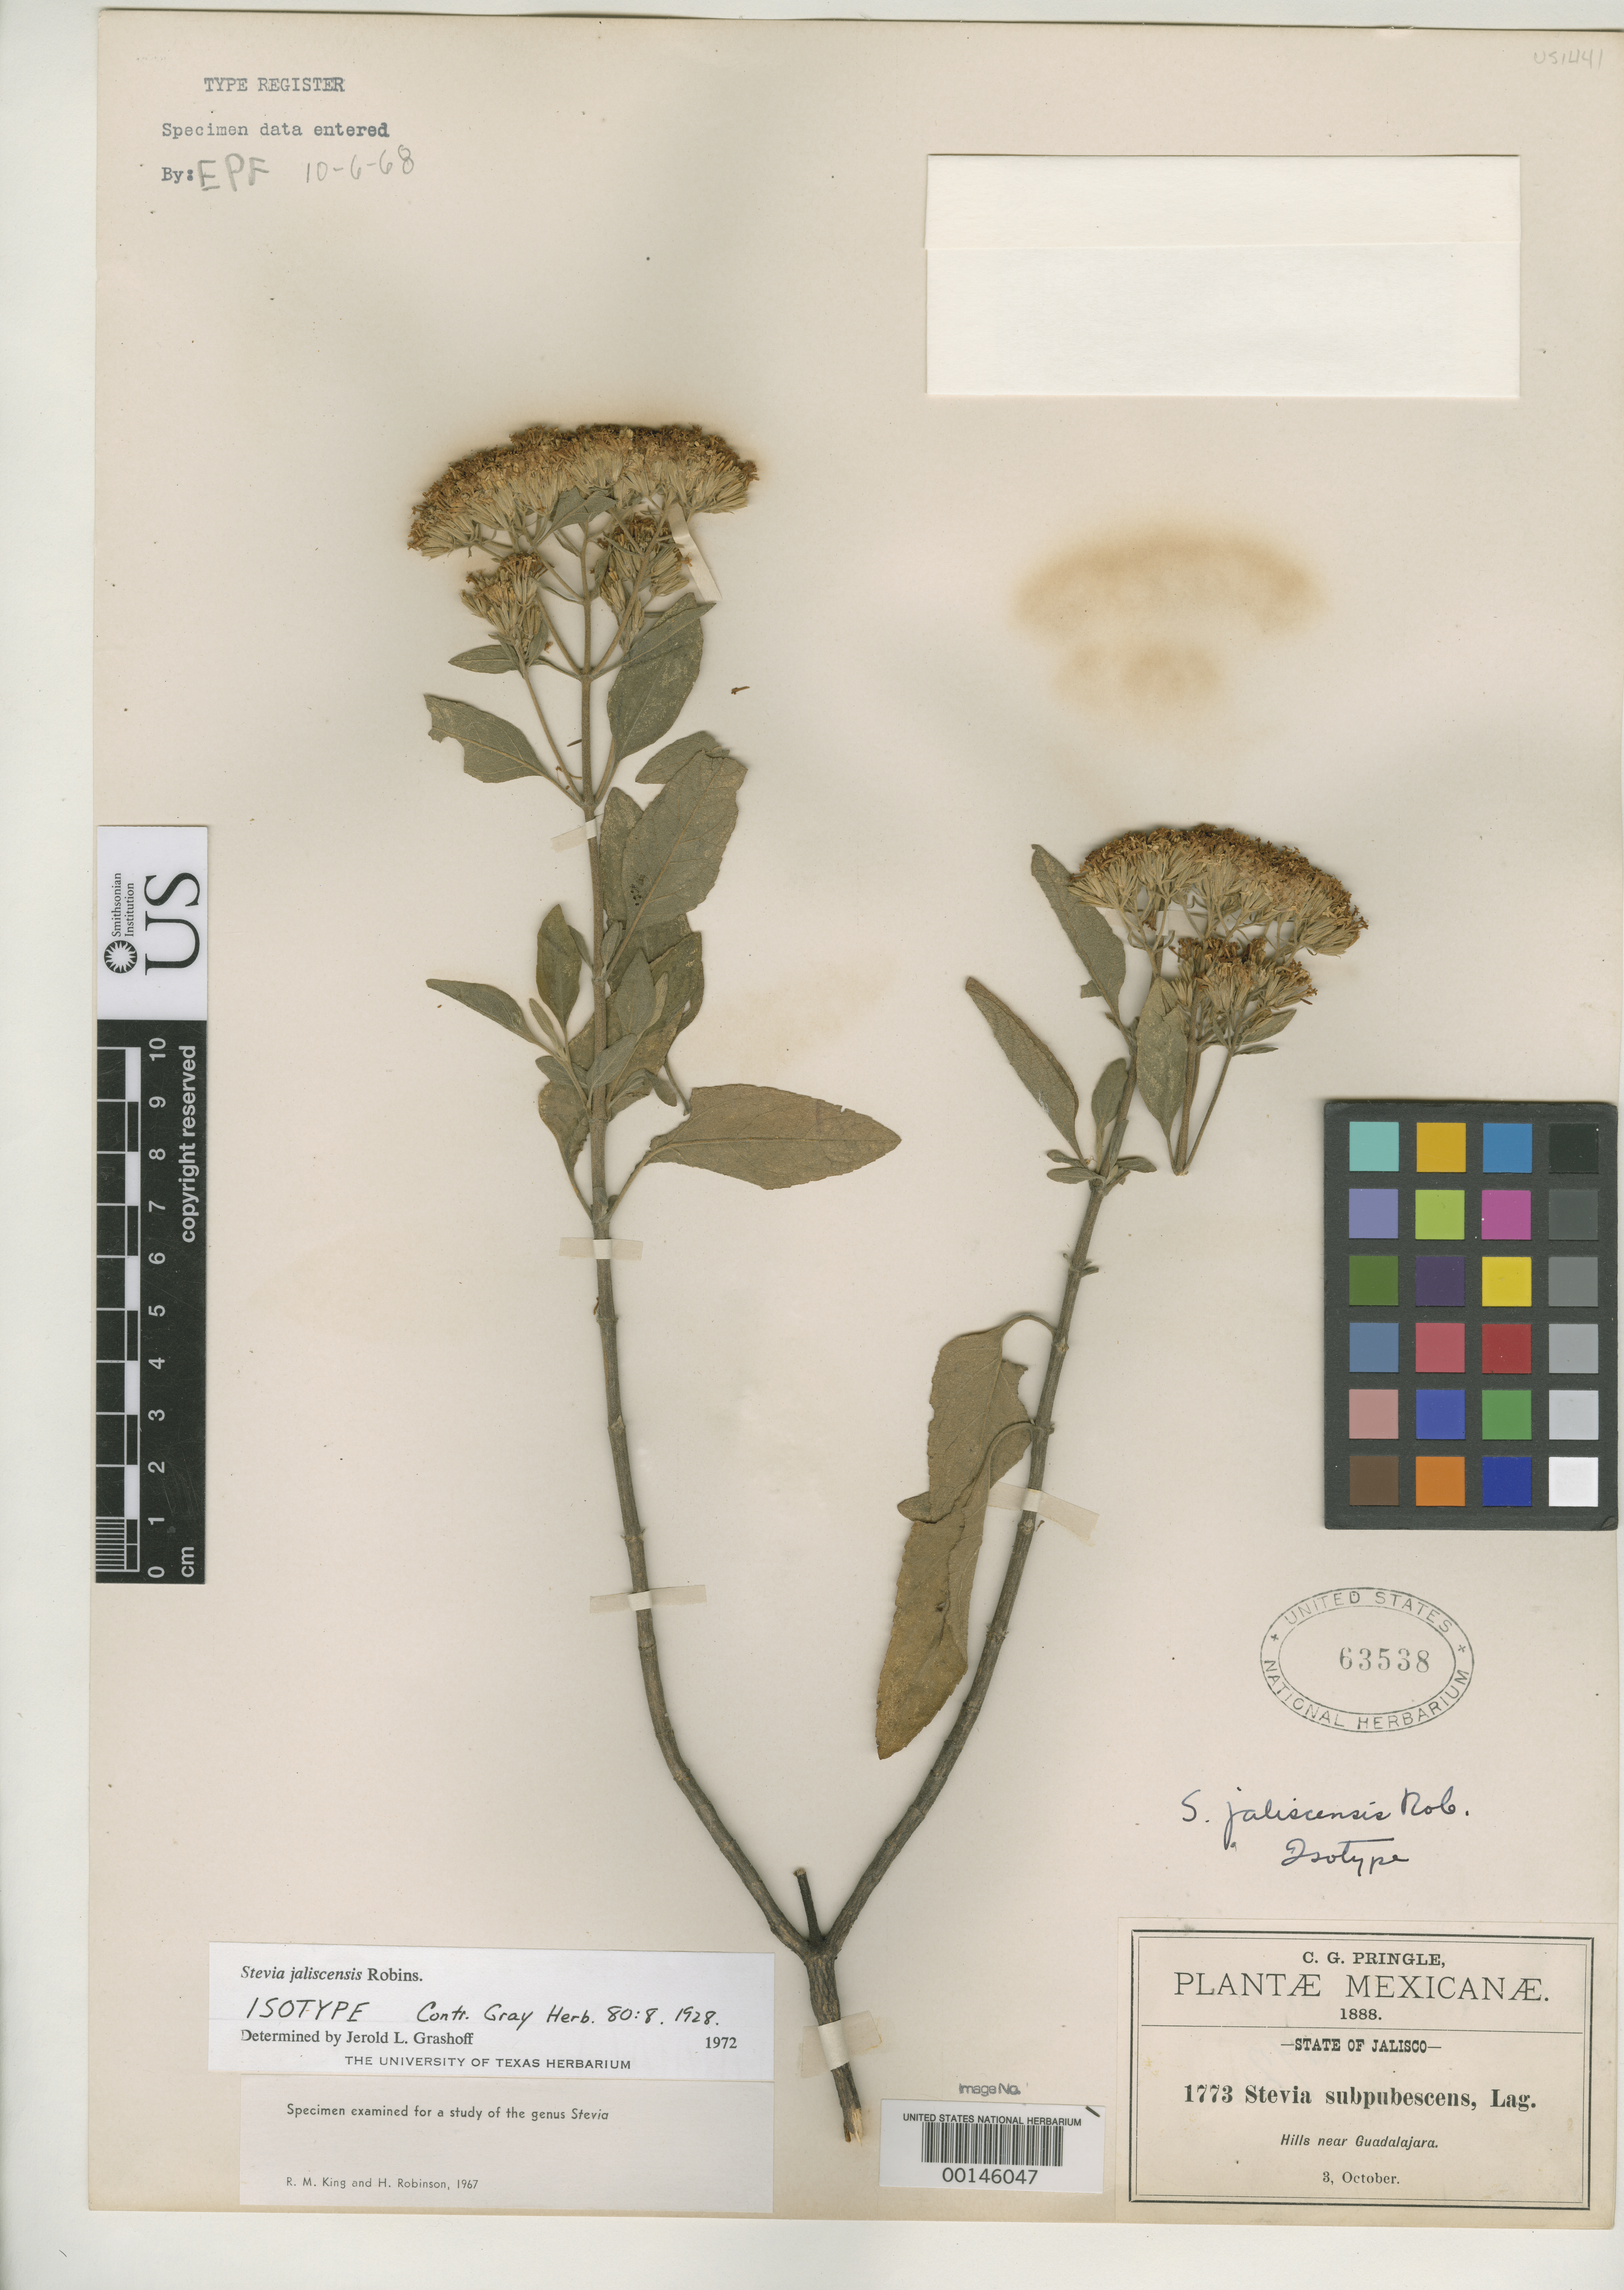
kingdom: Plantae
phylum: Tracheophyta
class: Magnoliopsida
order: Asterales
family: Asteraceae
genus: Stevia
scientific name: Stevia jaliscensis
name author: B.L. Rob.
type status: Isotype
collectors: C. G. Pringle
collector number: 1773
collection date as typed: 03 Oct 1888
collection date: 1888-10-03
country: Mexico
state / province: Jalisco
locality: Near Guadalajara.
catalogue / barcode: US 63538